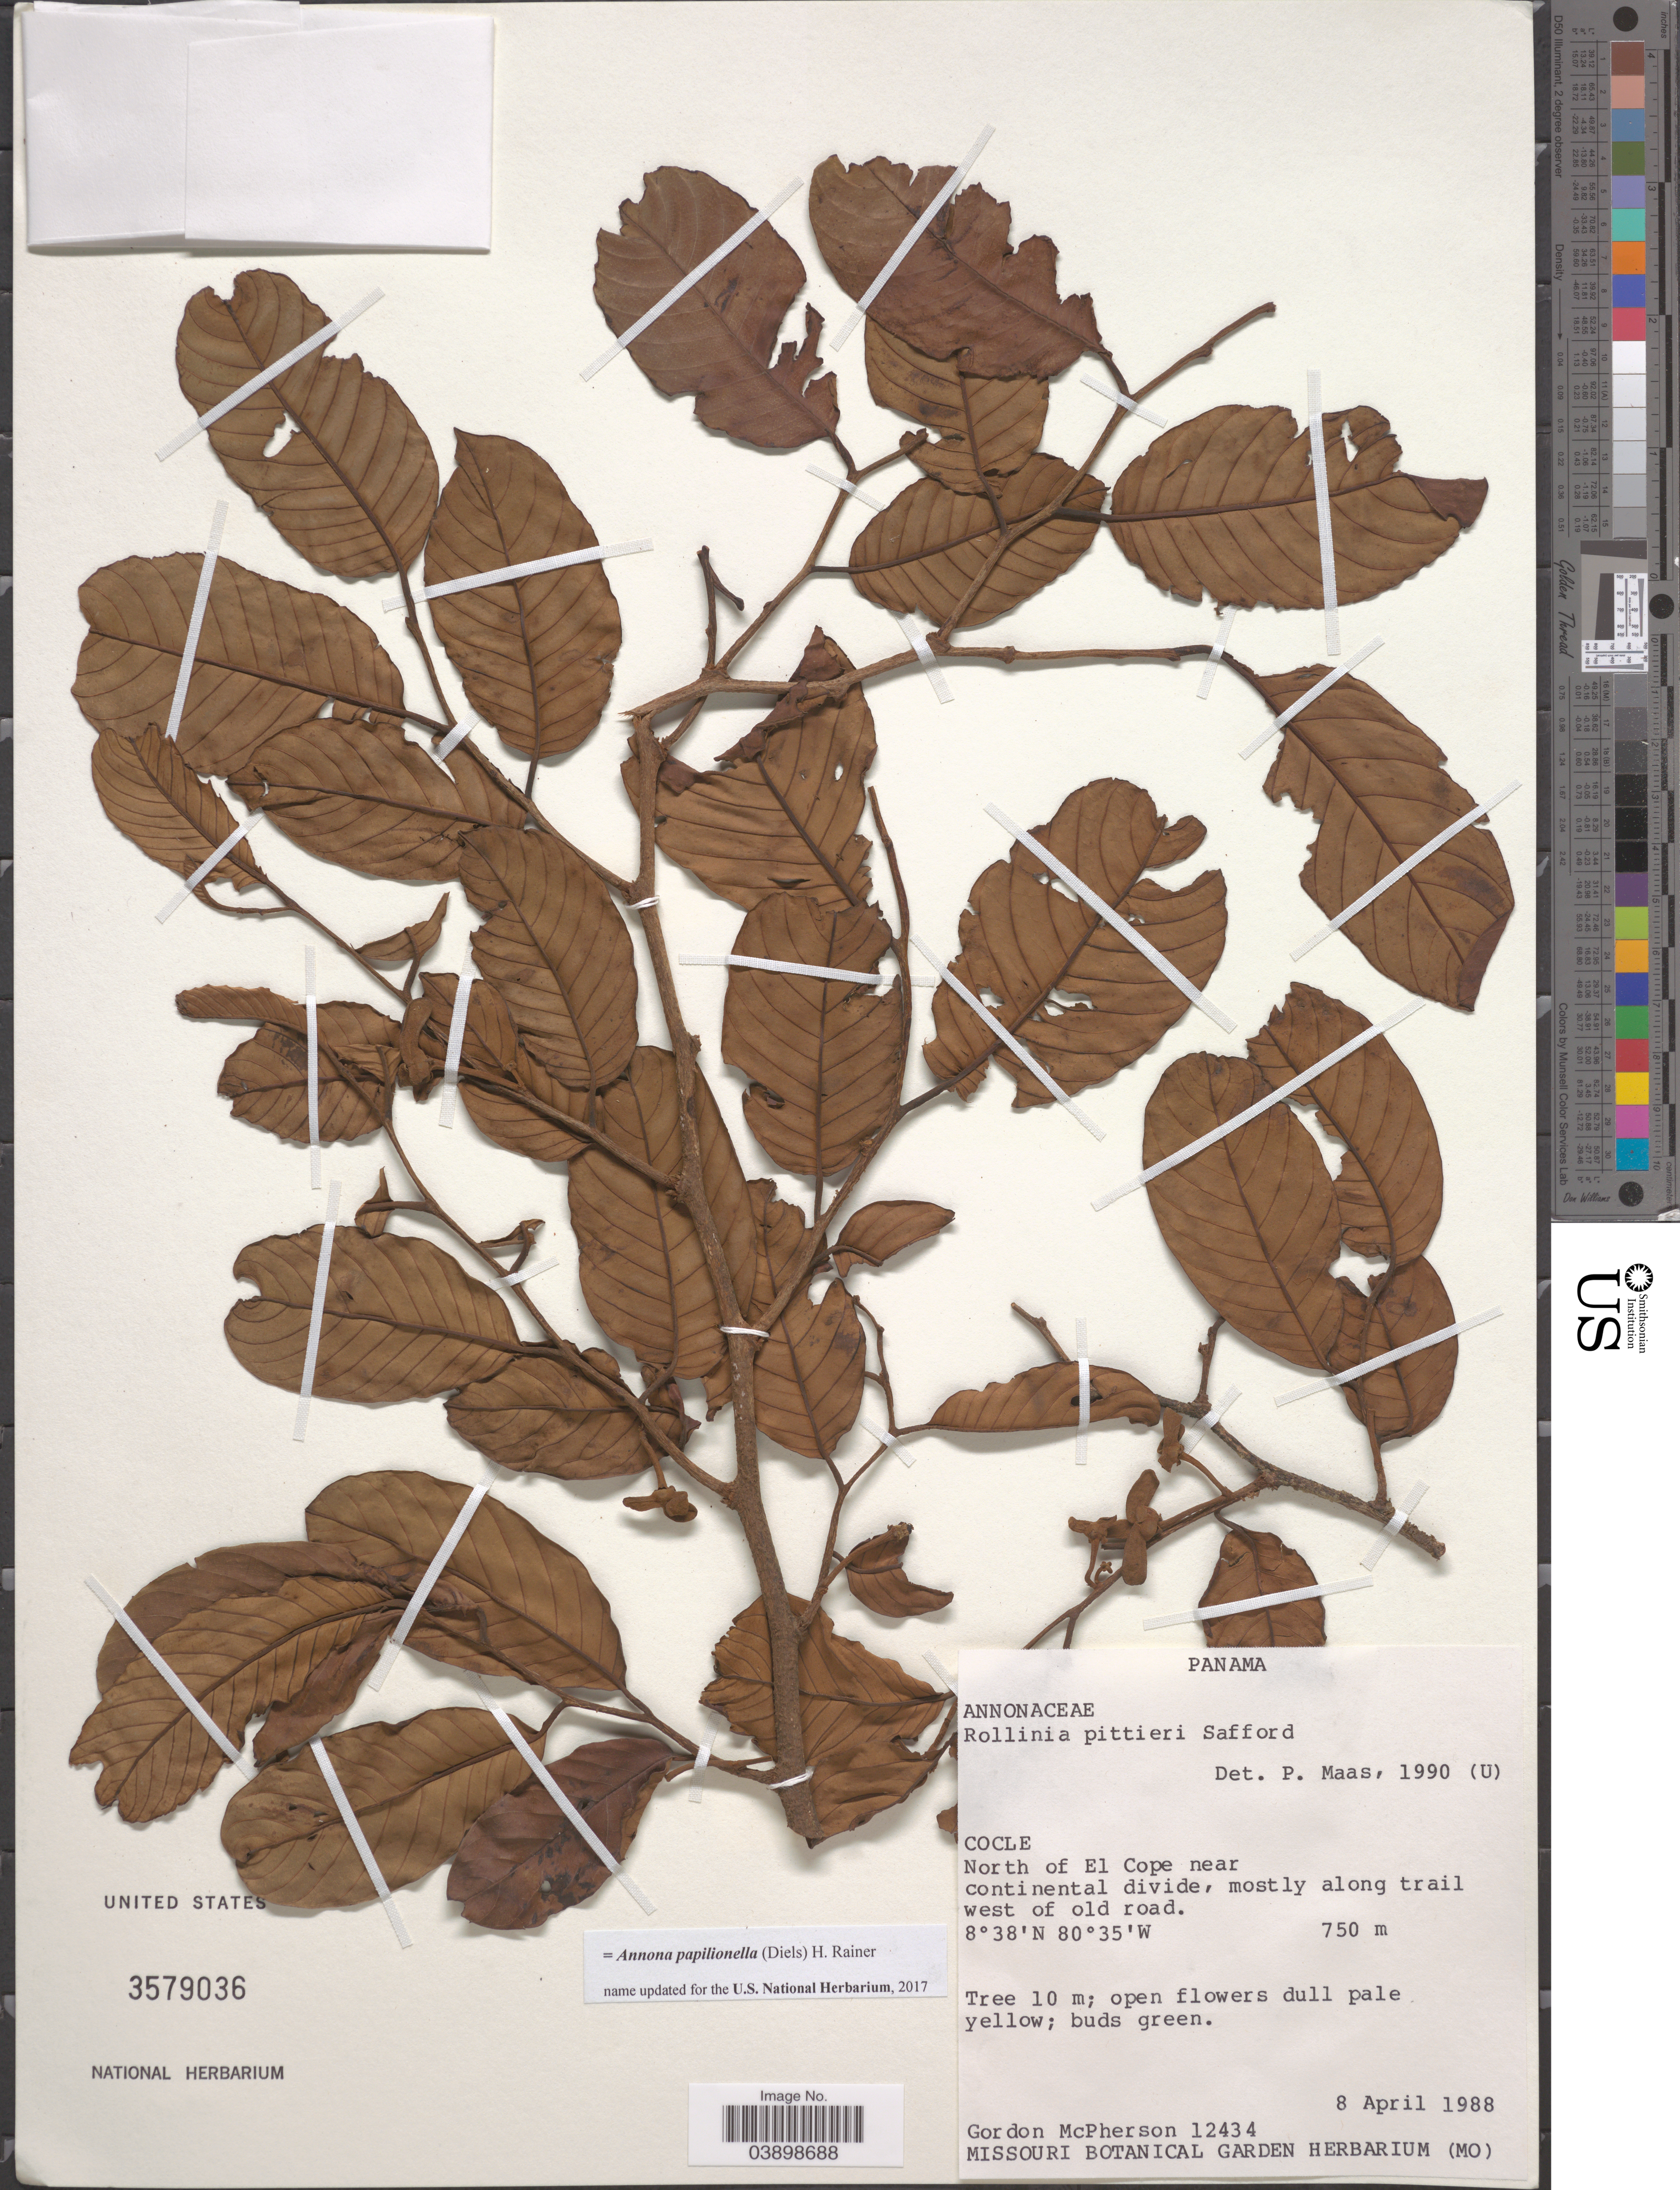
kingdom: Plantae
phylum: Tracheophyta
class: Magnoliopsida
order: Magnoliales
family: Annonaceae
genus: Annona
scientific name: Annona papilionella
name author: (Diels) H. Rainer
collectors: G. McPherson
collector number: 12434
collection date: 1988-04-08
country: Panama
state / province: Cocle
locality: North of El Cope near continental divide, mostly along trail west of old road.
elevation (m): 750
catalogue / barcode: US 3579036